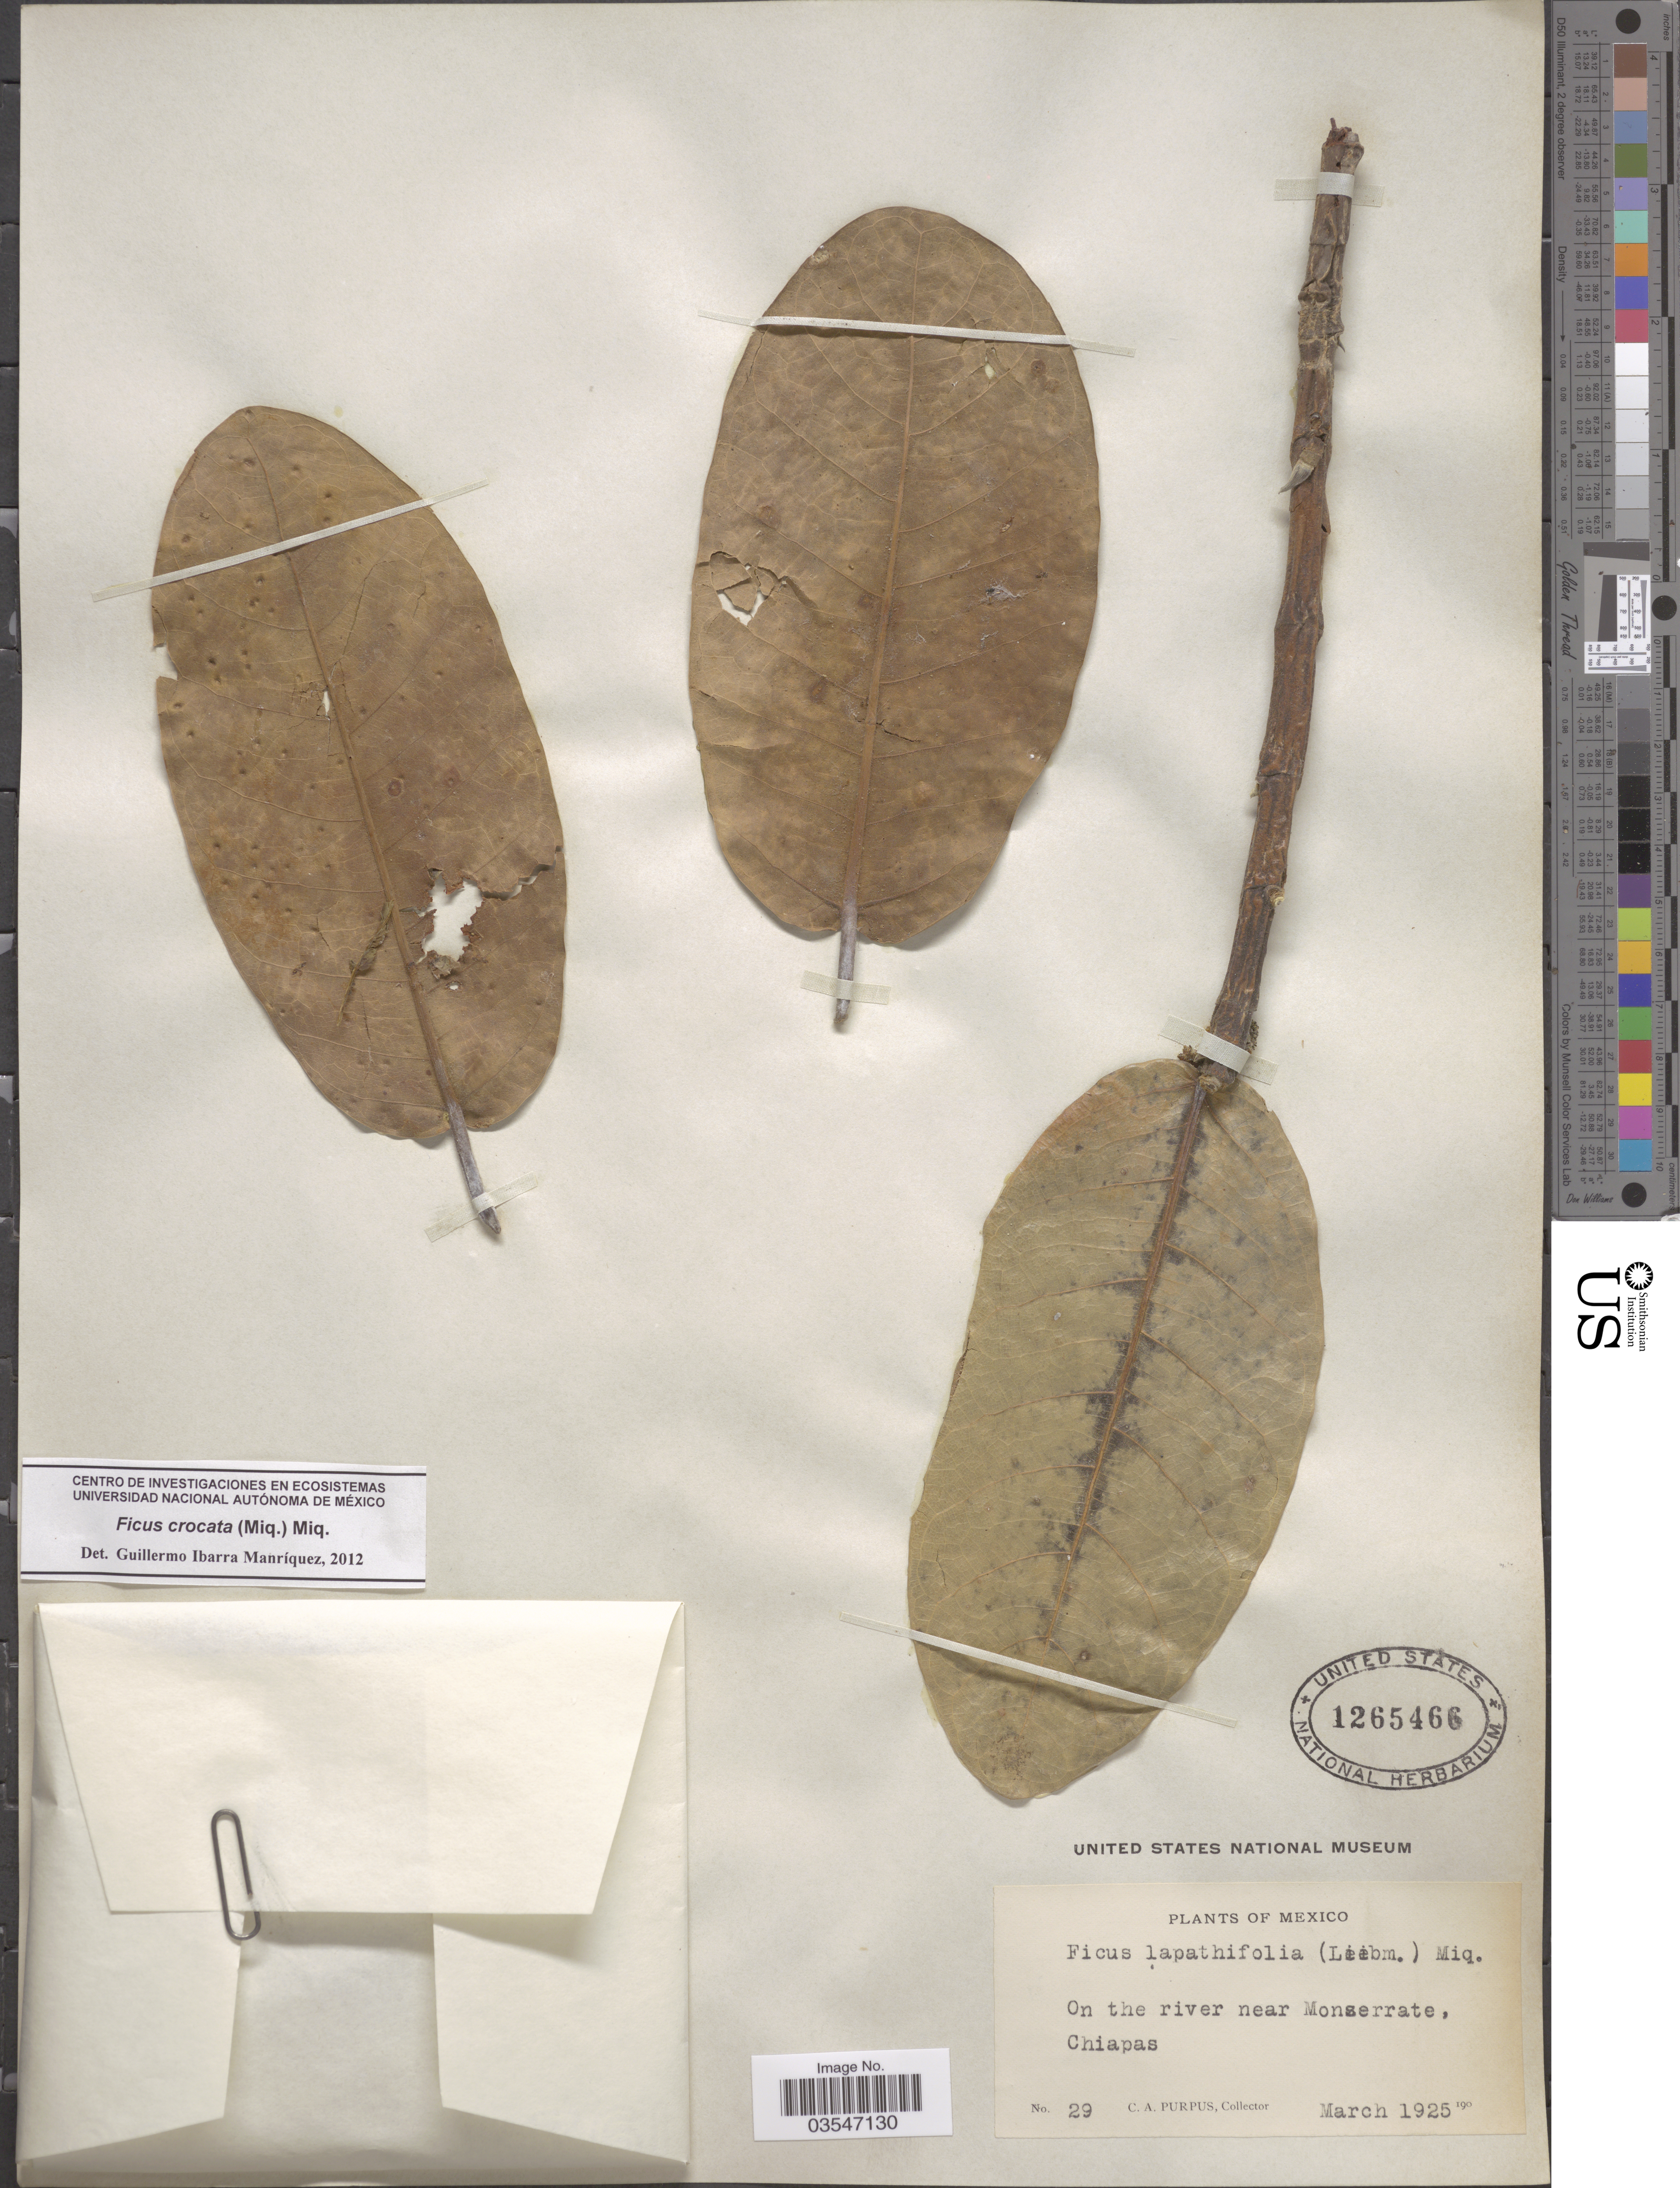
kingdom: Plantae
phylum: Tracheophyta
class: Magnoliopsida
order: Rosales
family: Moraceae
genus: Ficus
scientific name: Ficus crocata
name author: (Miq.) Miq.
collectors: C. A. Purpus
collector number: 29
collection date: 1925-03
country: Mexico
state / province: Chiapas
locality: On the river near Monserrate.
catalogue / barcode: US 1265466